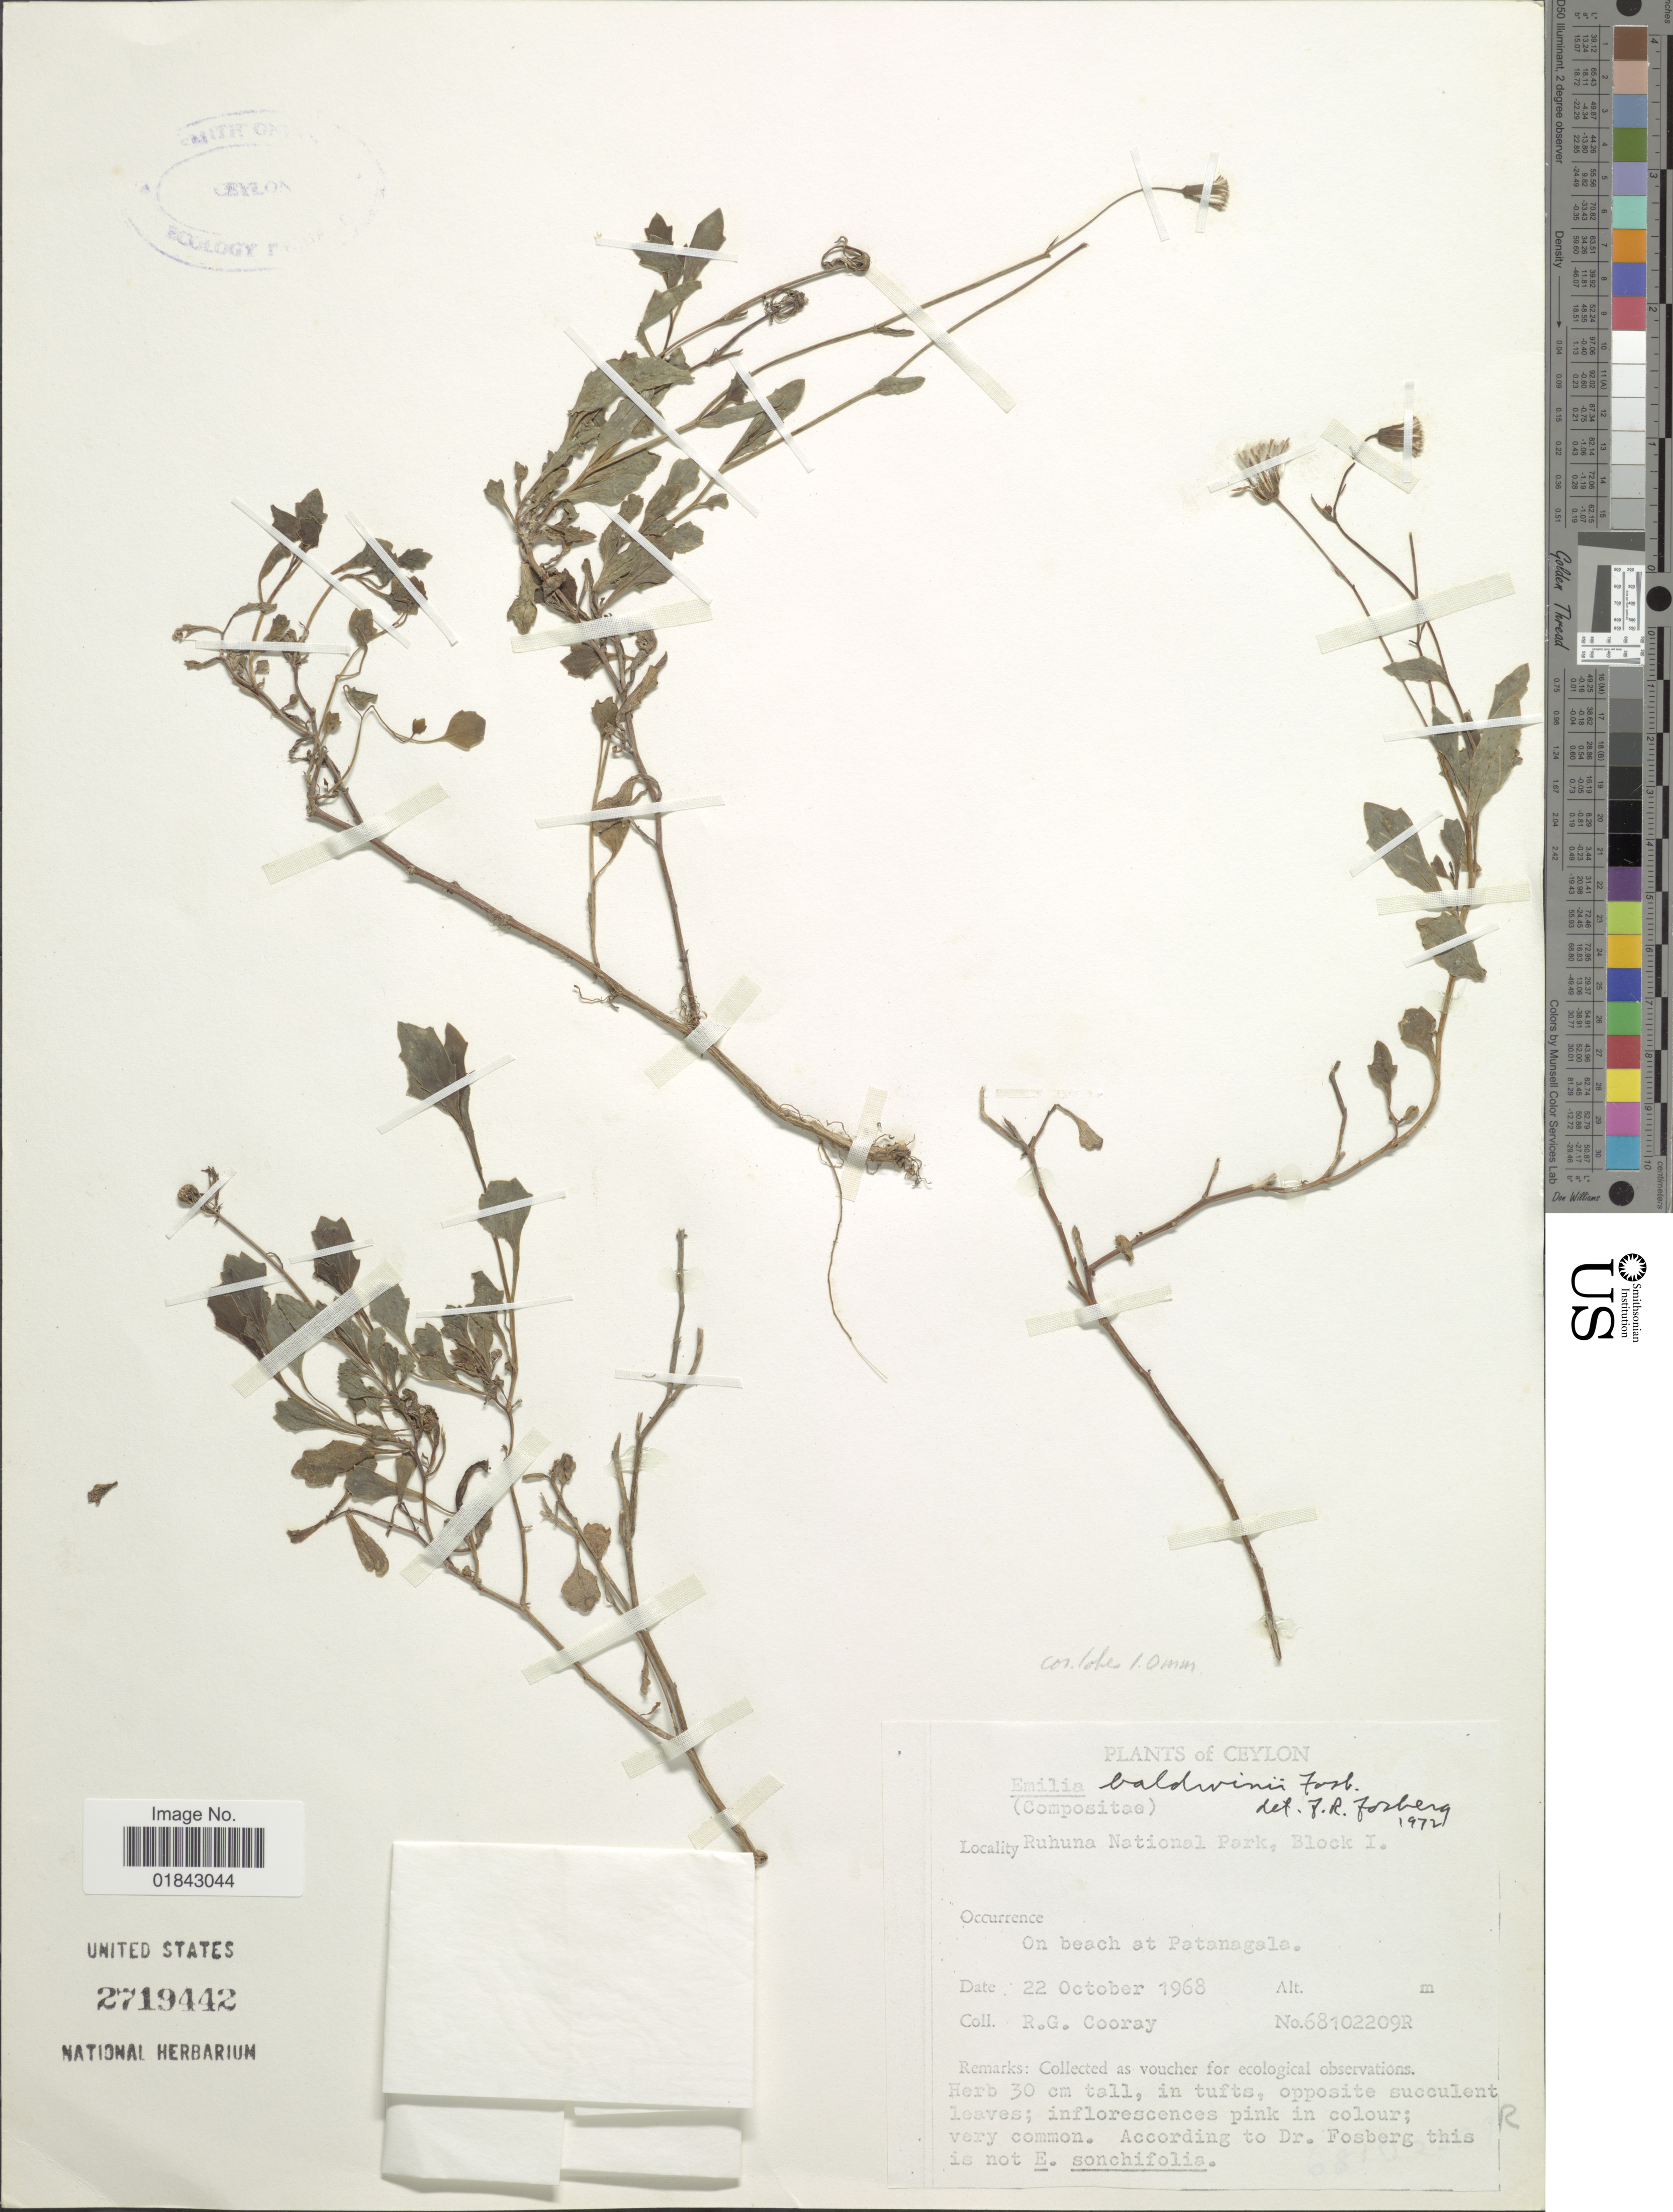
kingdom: Plantae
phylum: Tracheophyta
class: Magnoliopsida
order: Asterales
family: Asteraceae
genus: Emilia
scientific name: Emilia baldwinii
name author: Fosberg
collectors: R. Cooray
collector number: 68102209R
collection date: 1968-10-22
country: Sri Lanka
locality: Ceylon, Ruhuna National Park, Block I., on beach at Patanagala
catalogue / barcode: US 2719442